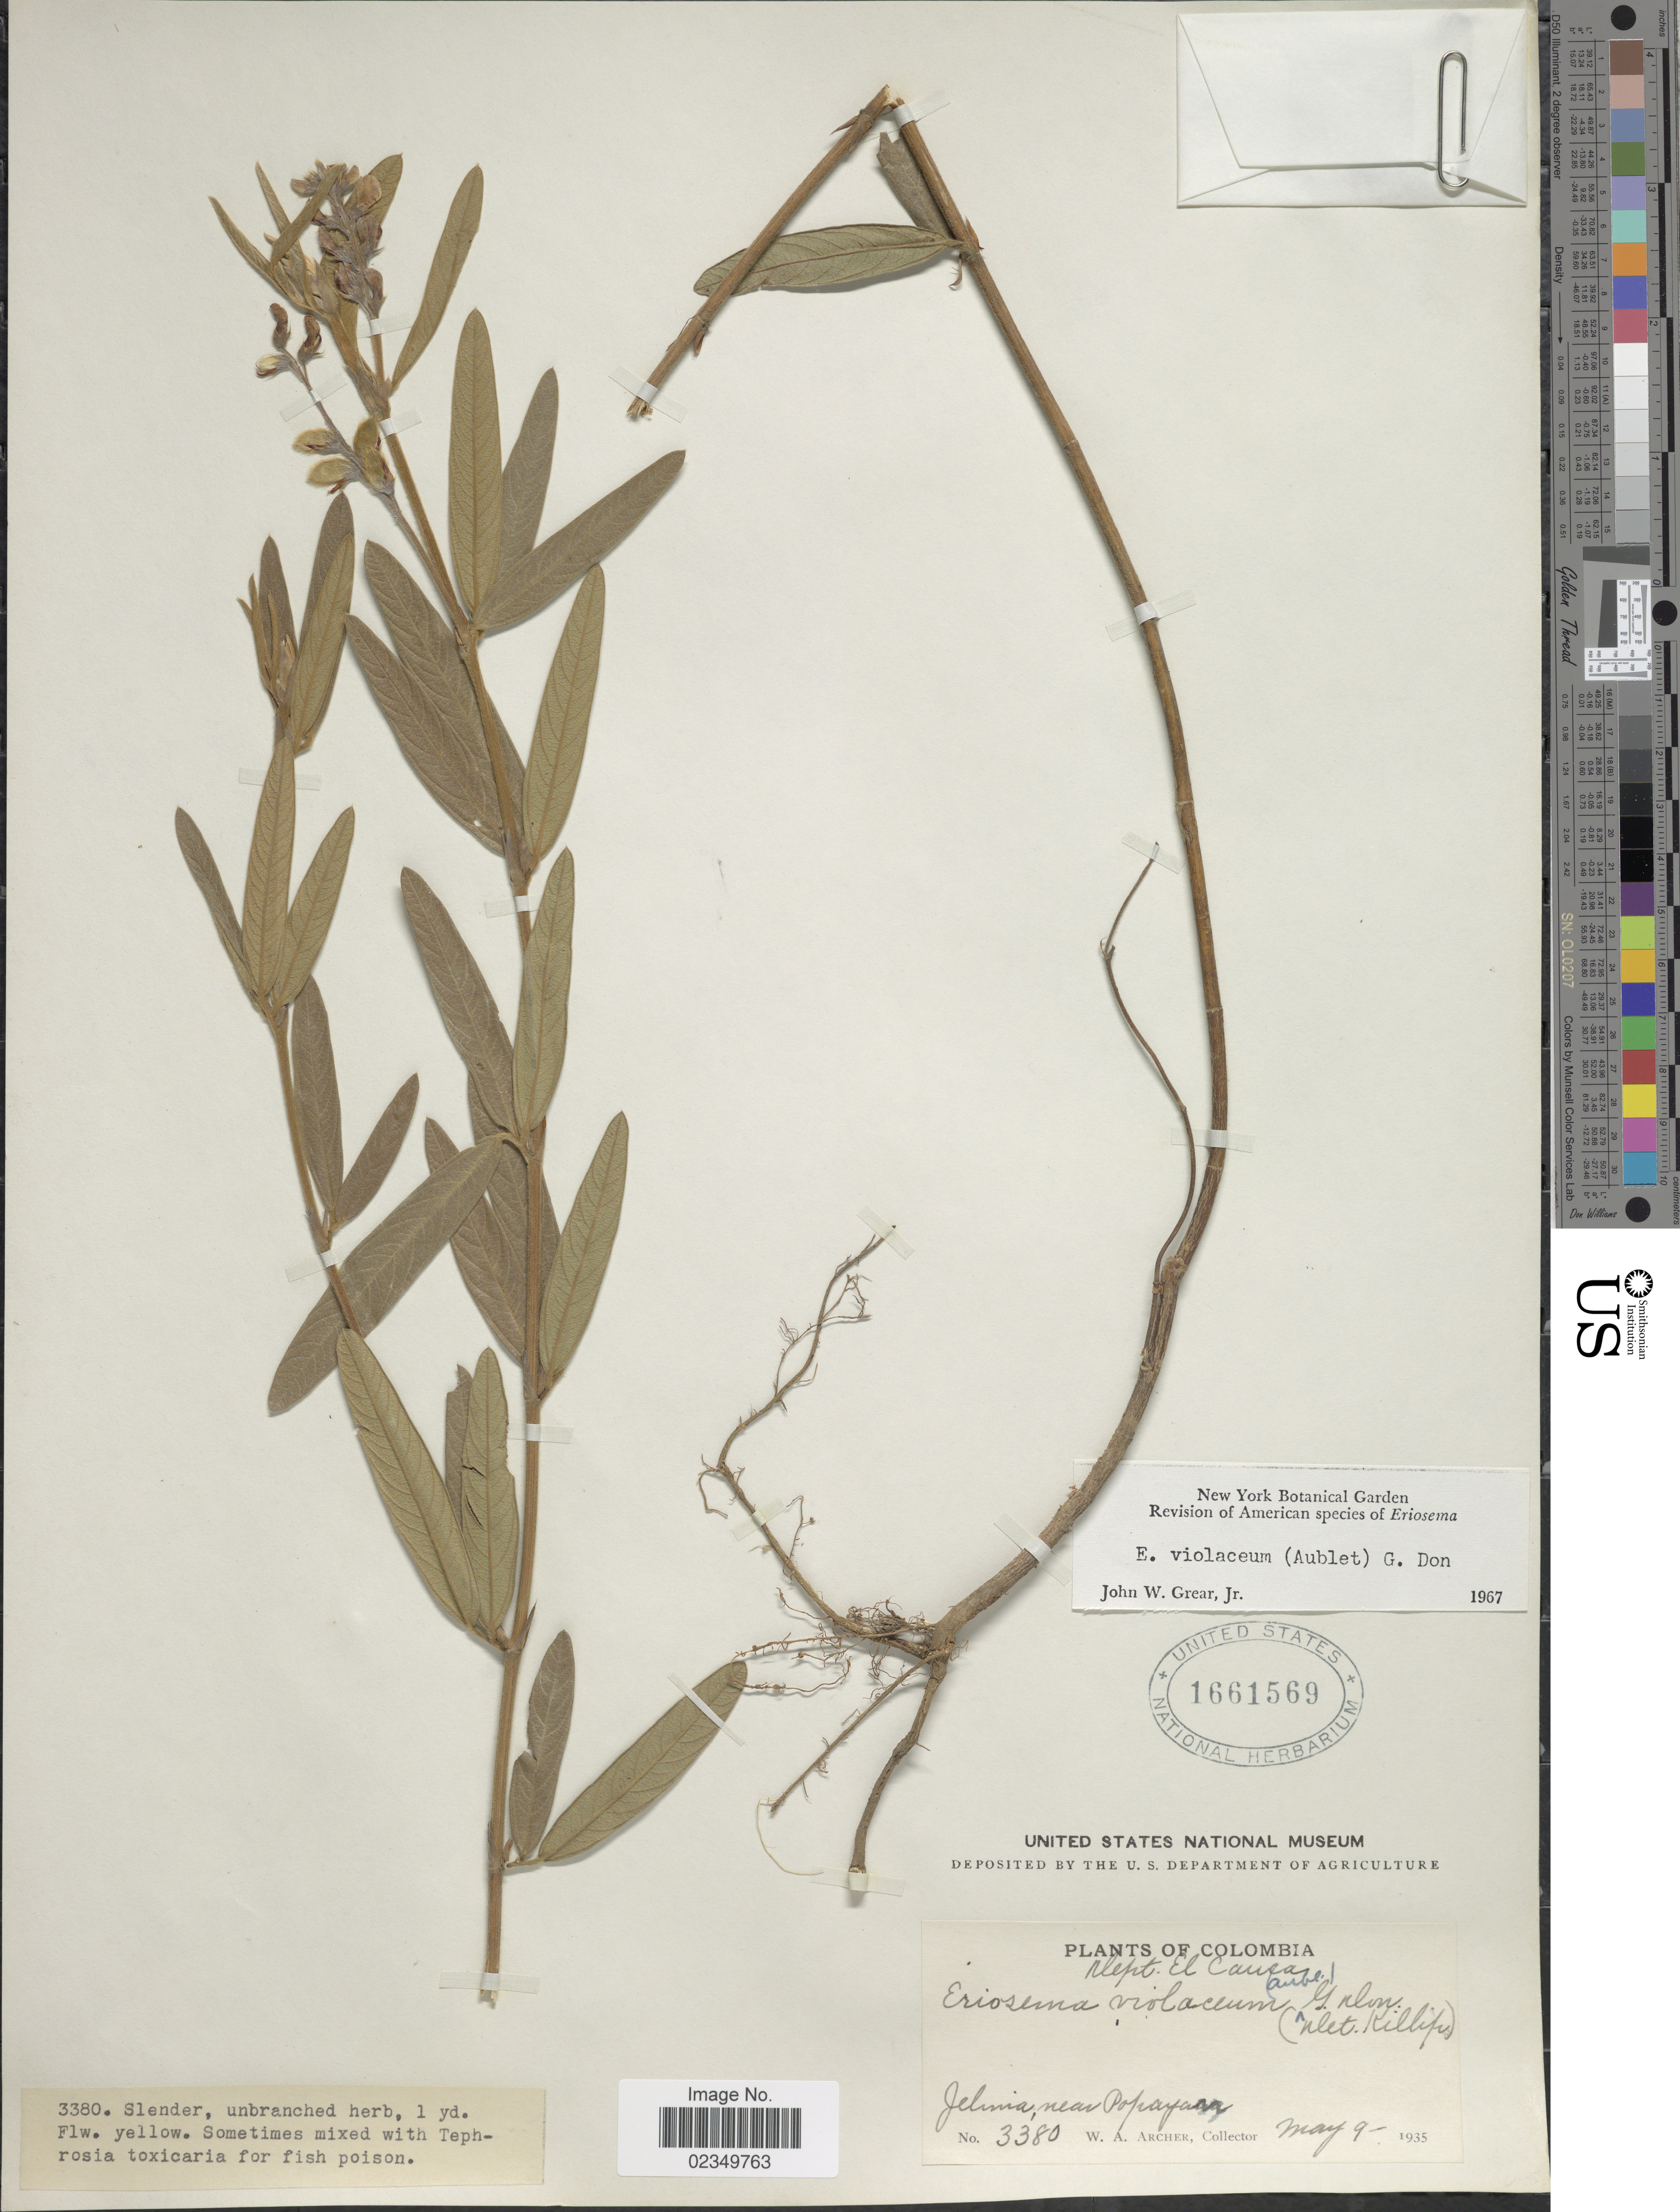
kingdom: Plantae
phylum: Tracheophyta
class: Magnoliopsida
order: Fabales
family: Fabaceae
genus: Eriosema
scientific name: Eriosema violaceum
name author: (Aubl.) G. Don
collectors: W. A. Archer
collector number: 3380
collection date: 1935-05-09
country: Colombia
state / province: Cauca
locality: Jalima, near Popayan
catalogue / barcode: US 1661569